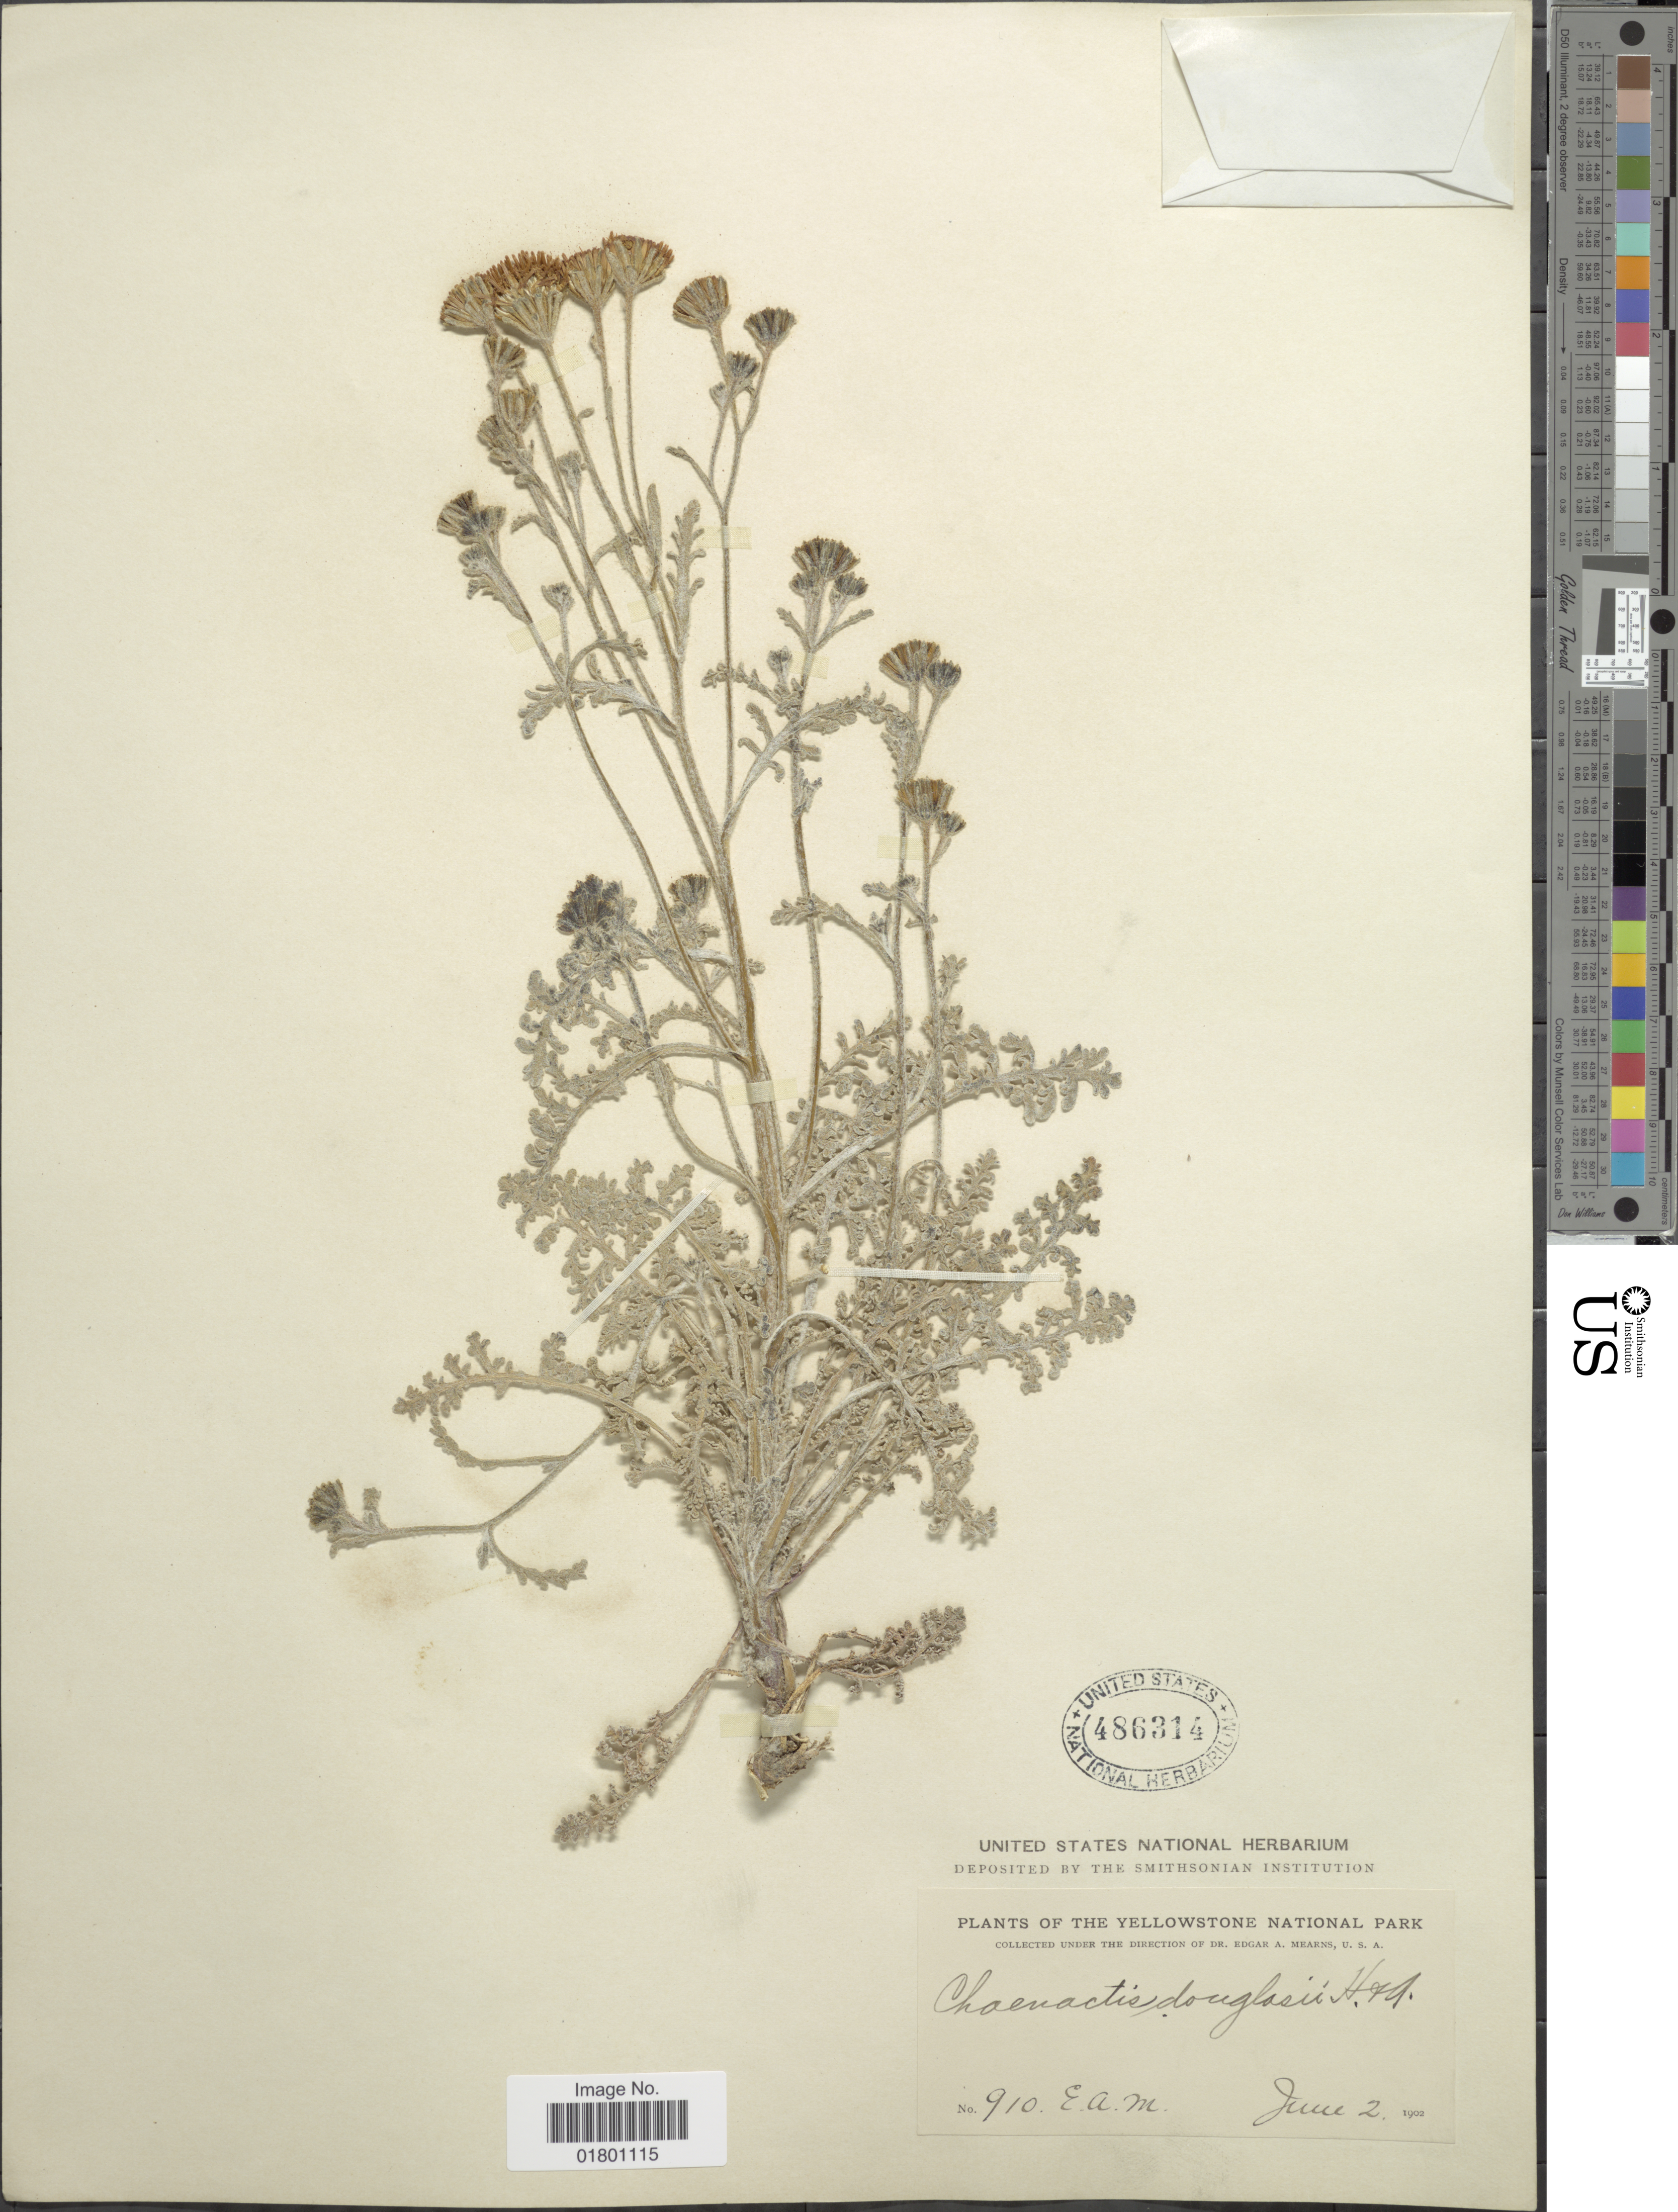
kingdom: Plantae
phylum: Tracheophyta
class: Magnoliopsida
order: Asterales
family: Asteraceae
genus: Chaenactis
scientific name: Chaenactis douglasii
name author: Hook. & Arn.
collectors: E. A. Mearns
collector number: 910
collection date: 1902-06-02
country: United States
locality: Yellowstone National Park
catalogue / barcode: US 486314